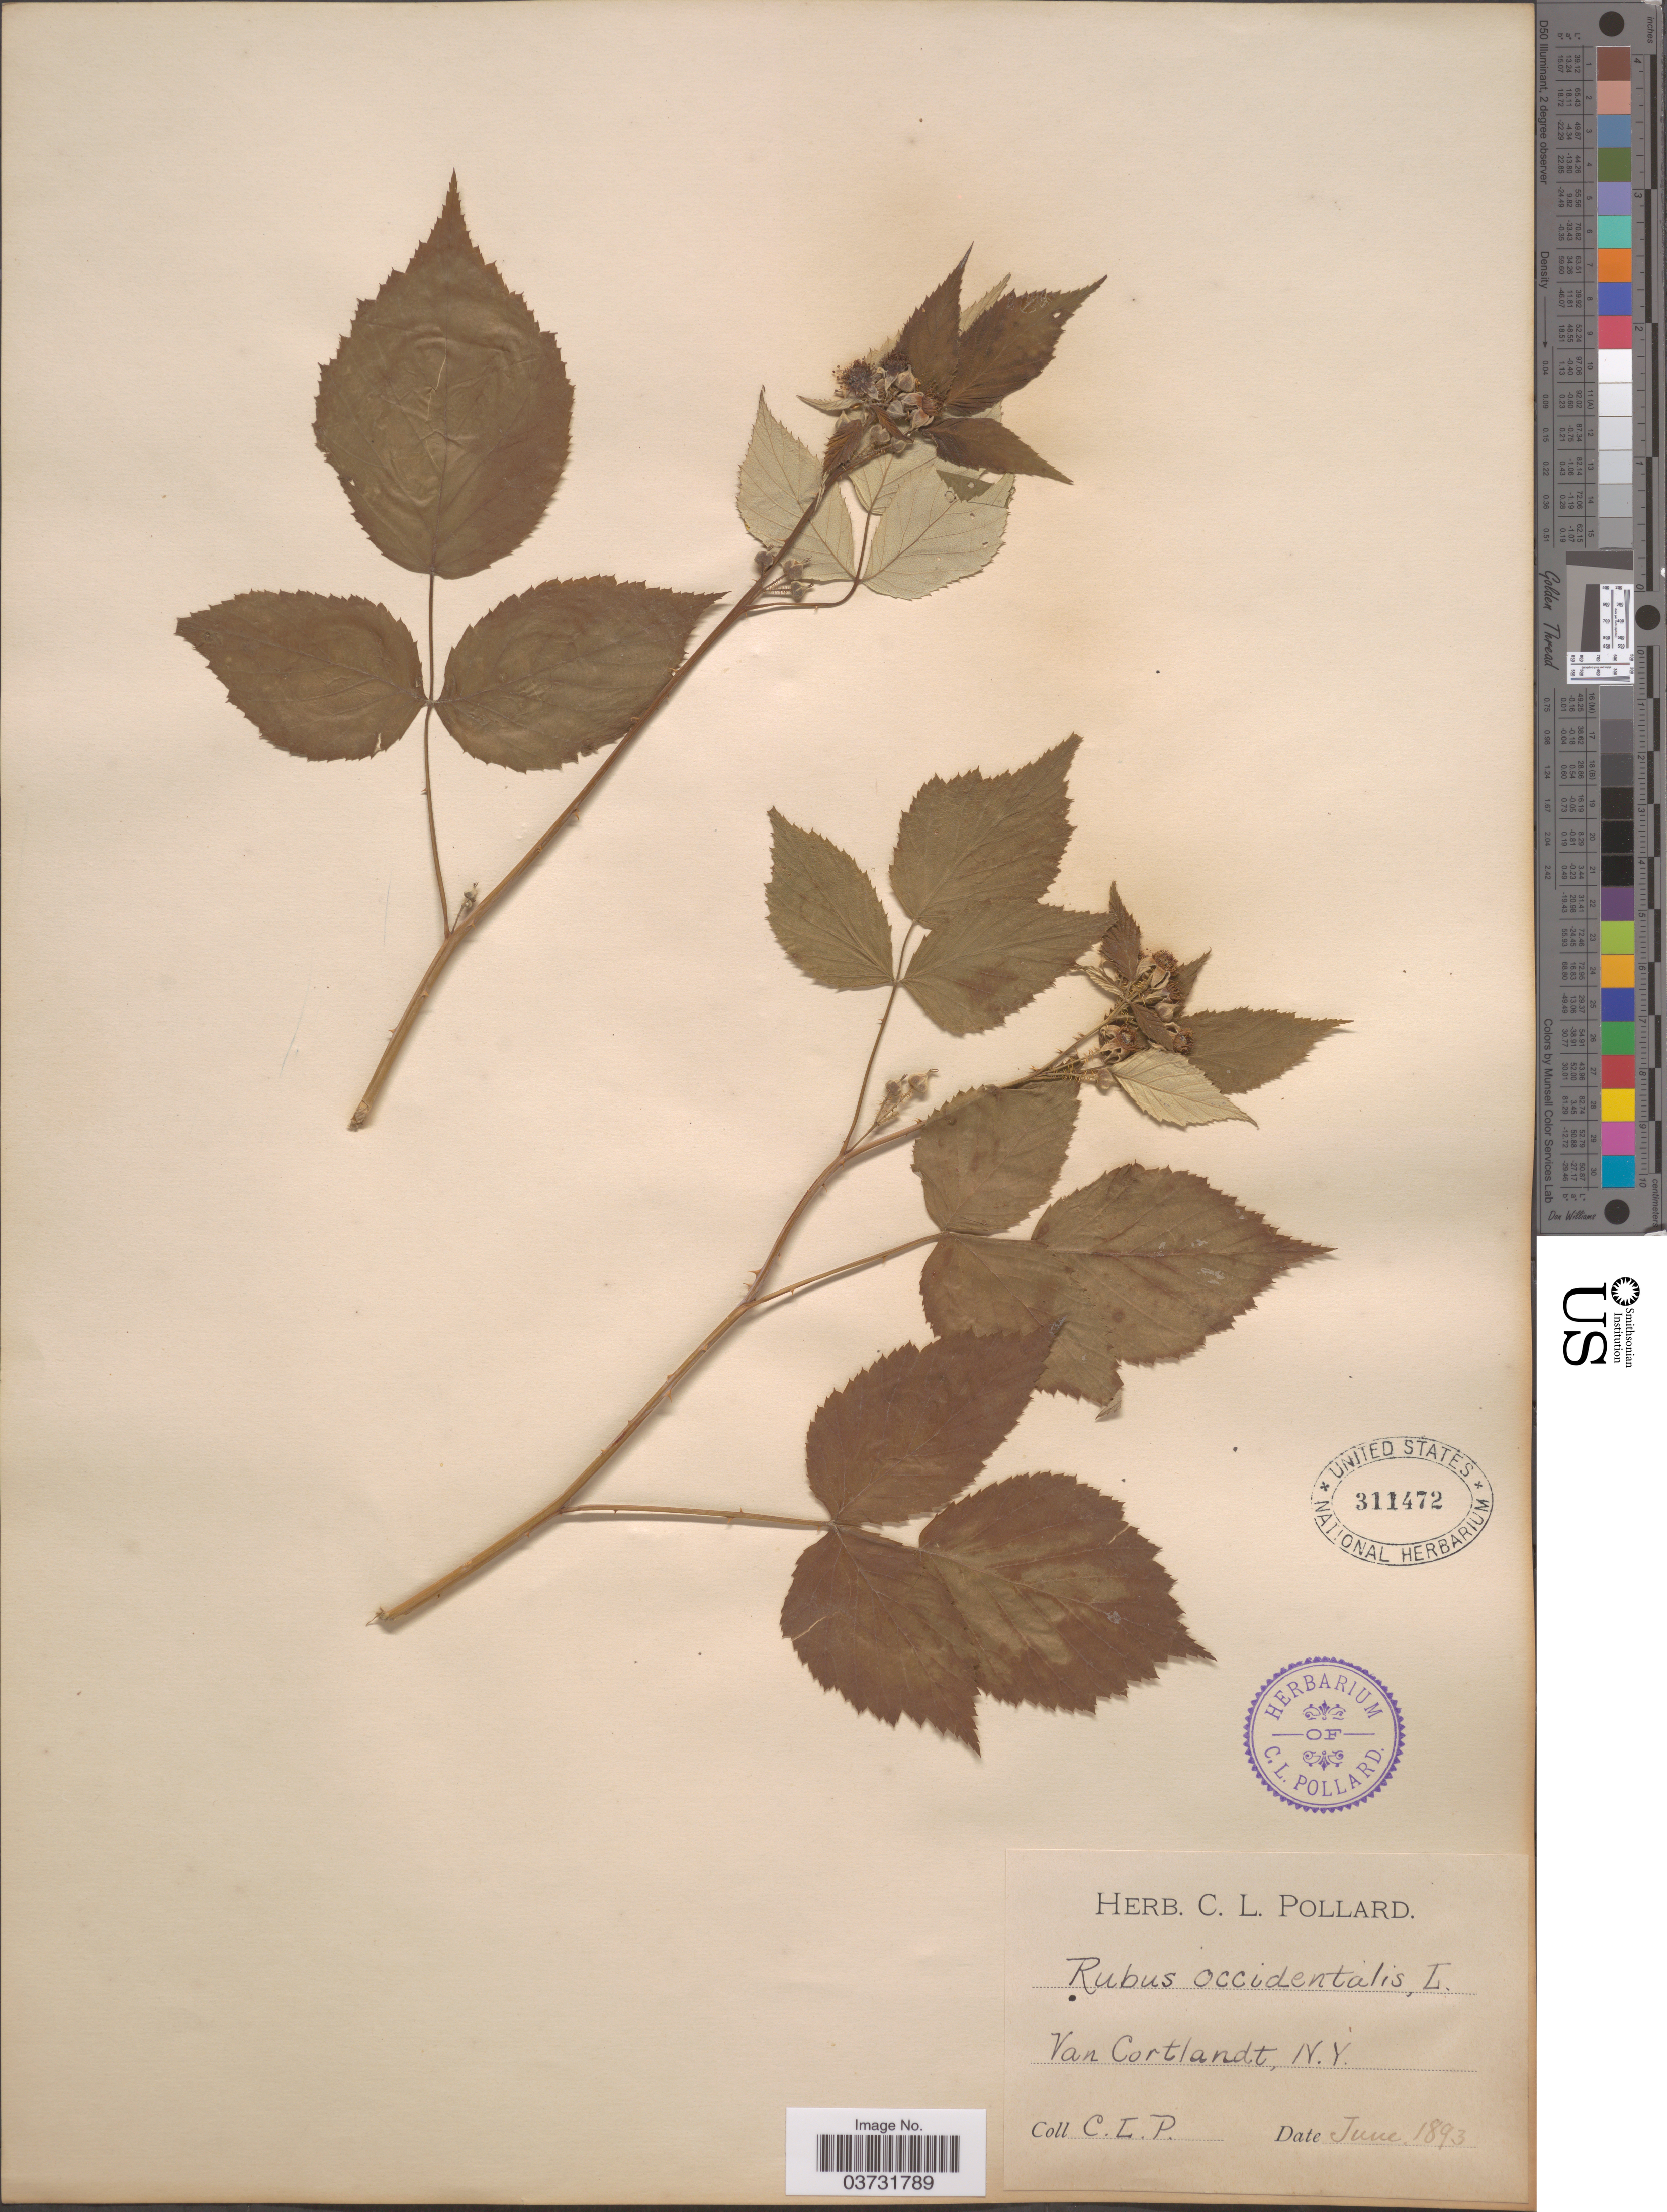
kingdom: Plantae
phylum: Tracheophyta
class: Magnoliopsida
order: Rosales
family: Rosaceae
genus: Rubus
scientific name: Rubus occidentalis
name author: L.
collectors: C. L. Pollard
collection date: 1893-06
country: United States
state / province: New York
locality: Van Cortlandt.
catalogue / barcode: US 311472